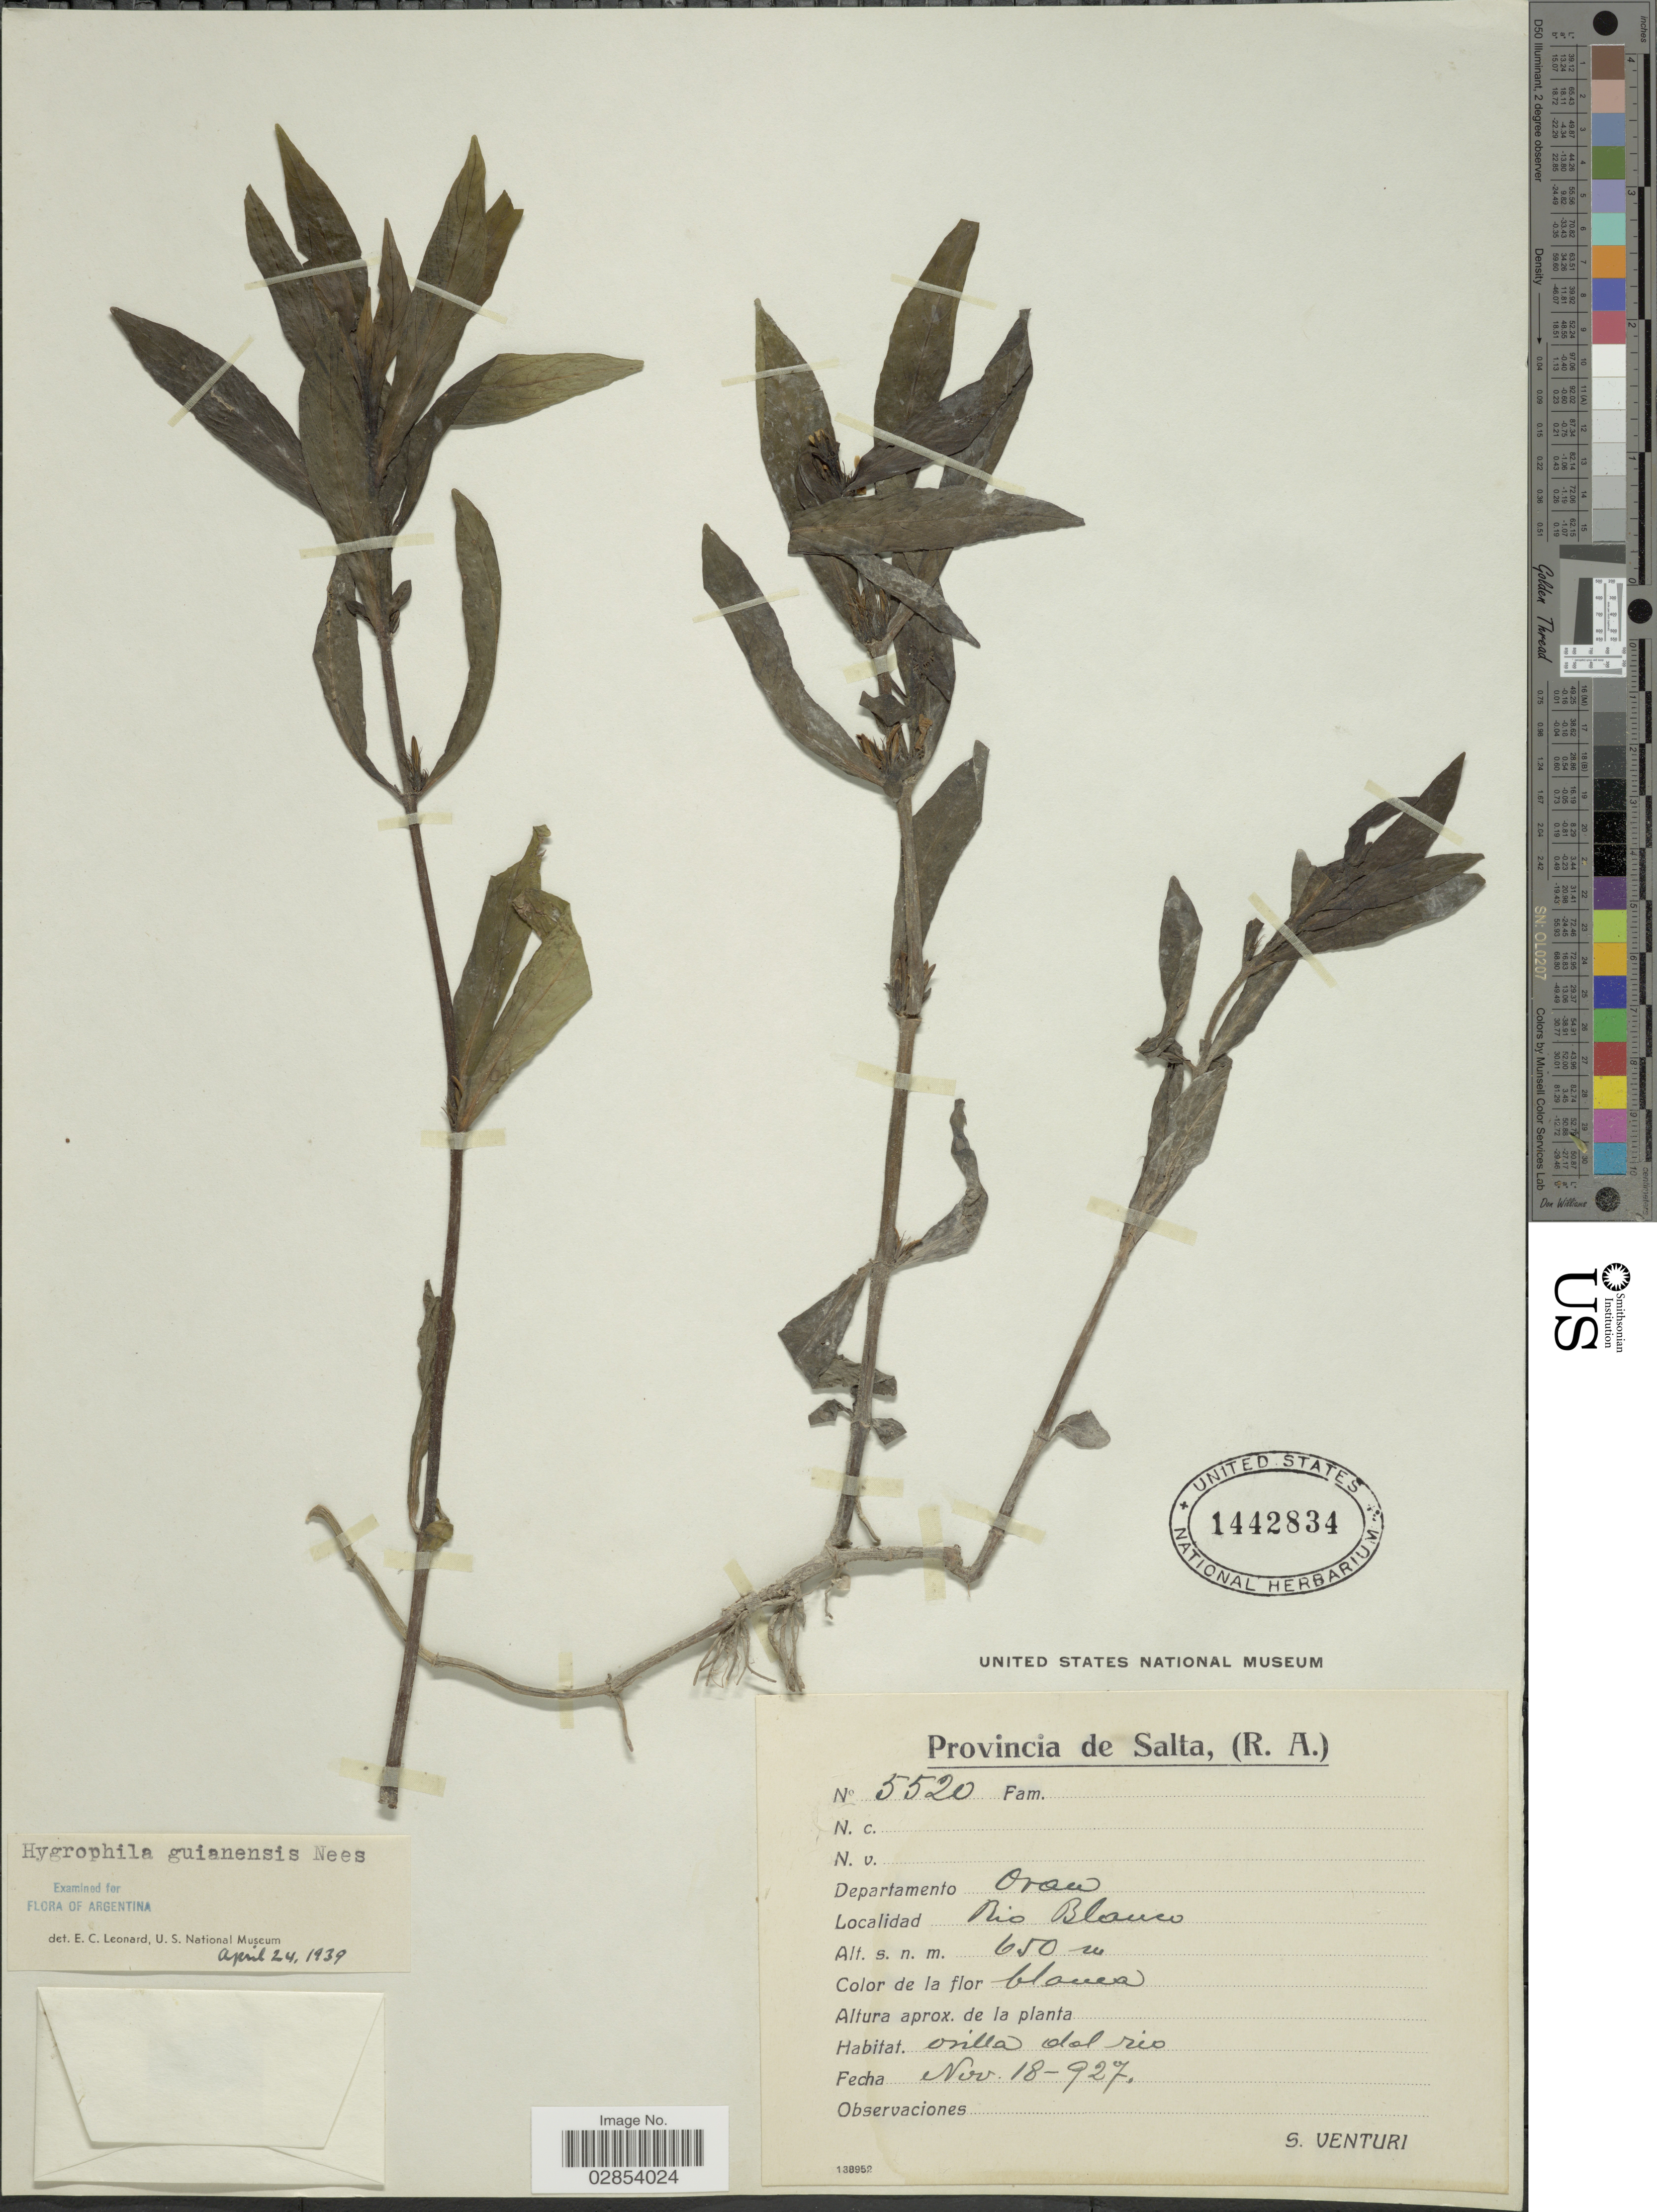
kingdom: Plantae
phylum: Tracheophyta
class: Magnoliopsida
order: Lamiales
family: Acanthaceae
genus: Hygrophila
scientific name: Hygrophila costata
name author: Nees & T. Nees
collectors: S. Venturi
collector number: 5520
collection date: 1927-11-18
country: Argentina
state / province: Salta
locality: Departamento Oran, Rio Blanco.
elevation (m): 650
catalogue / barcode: US 1442834